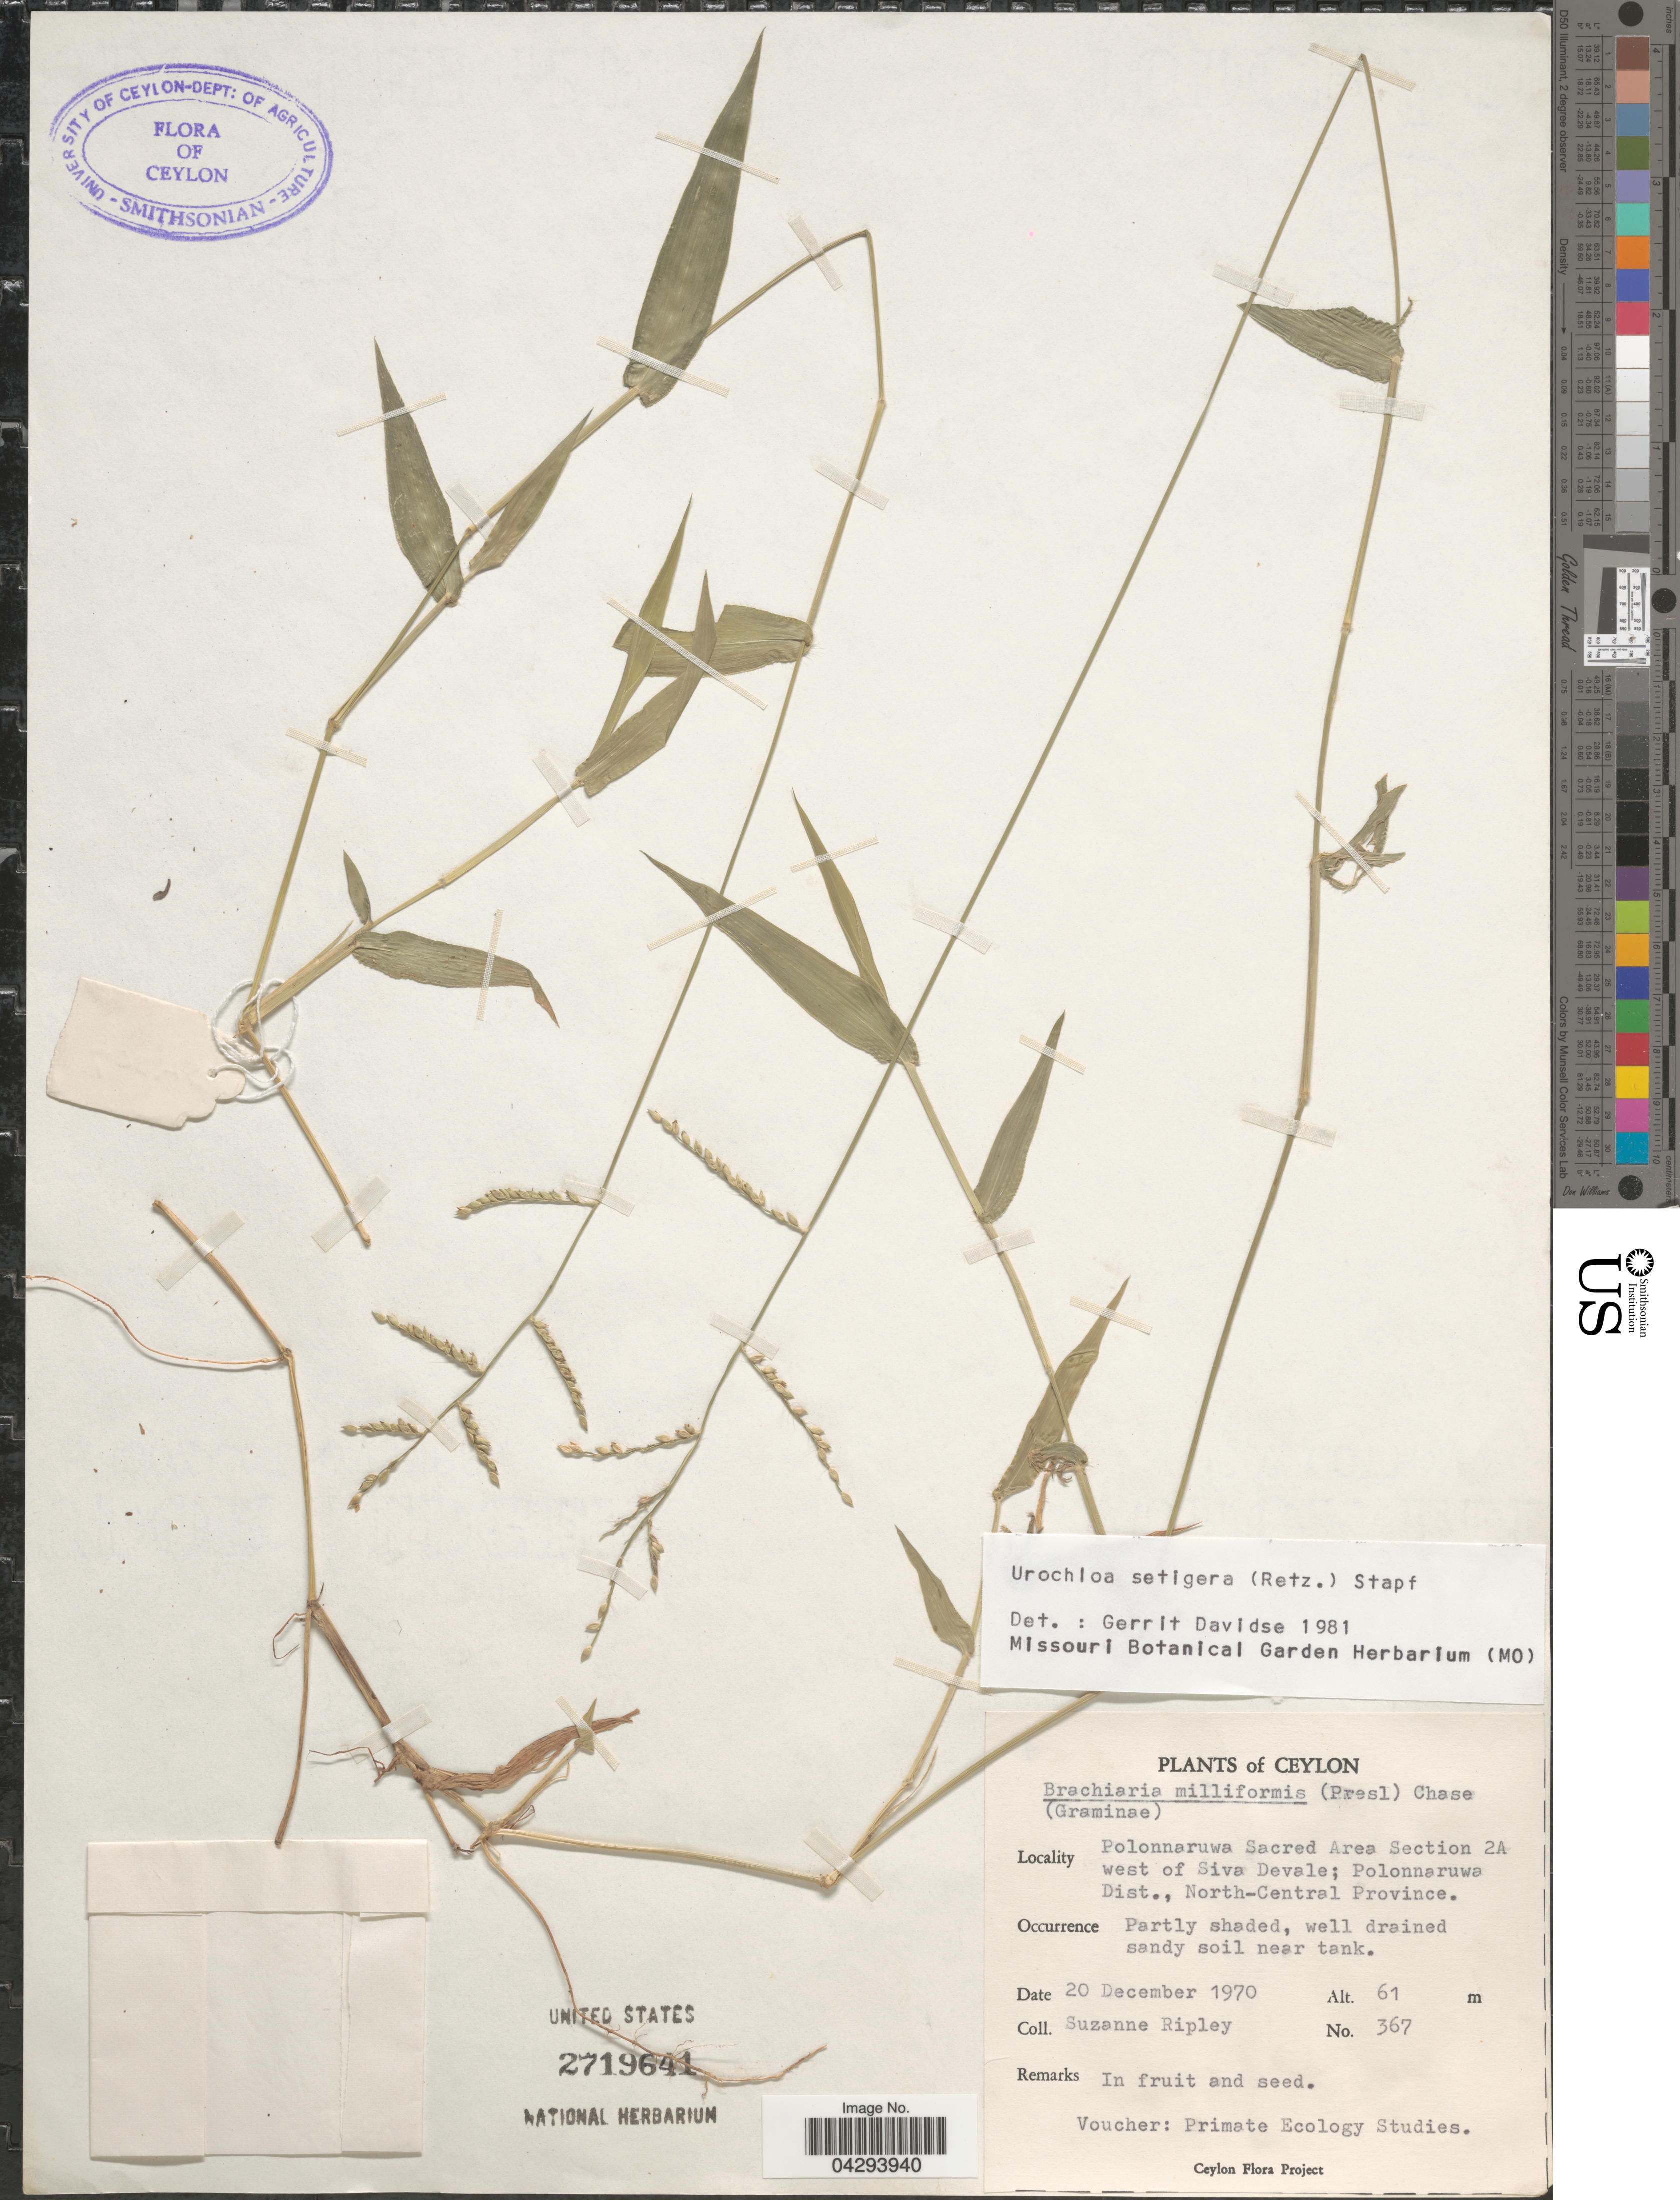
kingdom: Plantae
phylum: Tracheophyta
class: Liliopsida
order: Poales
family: Poaceae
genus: Urochloa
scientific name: Urochloa setigera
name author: (Retz.) Stapf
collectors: S. Ripley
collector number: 367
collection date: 1970-12-20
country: Sri Lanka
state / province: North Central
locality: Ceylon. Polonnaruwa Sacred Area Section 2A west of Siva Devale; Polonnaruwa Dist.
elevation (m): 61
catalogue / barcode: US 2719641